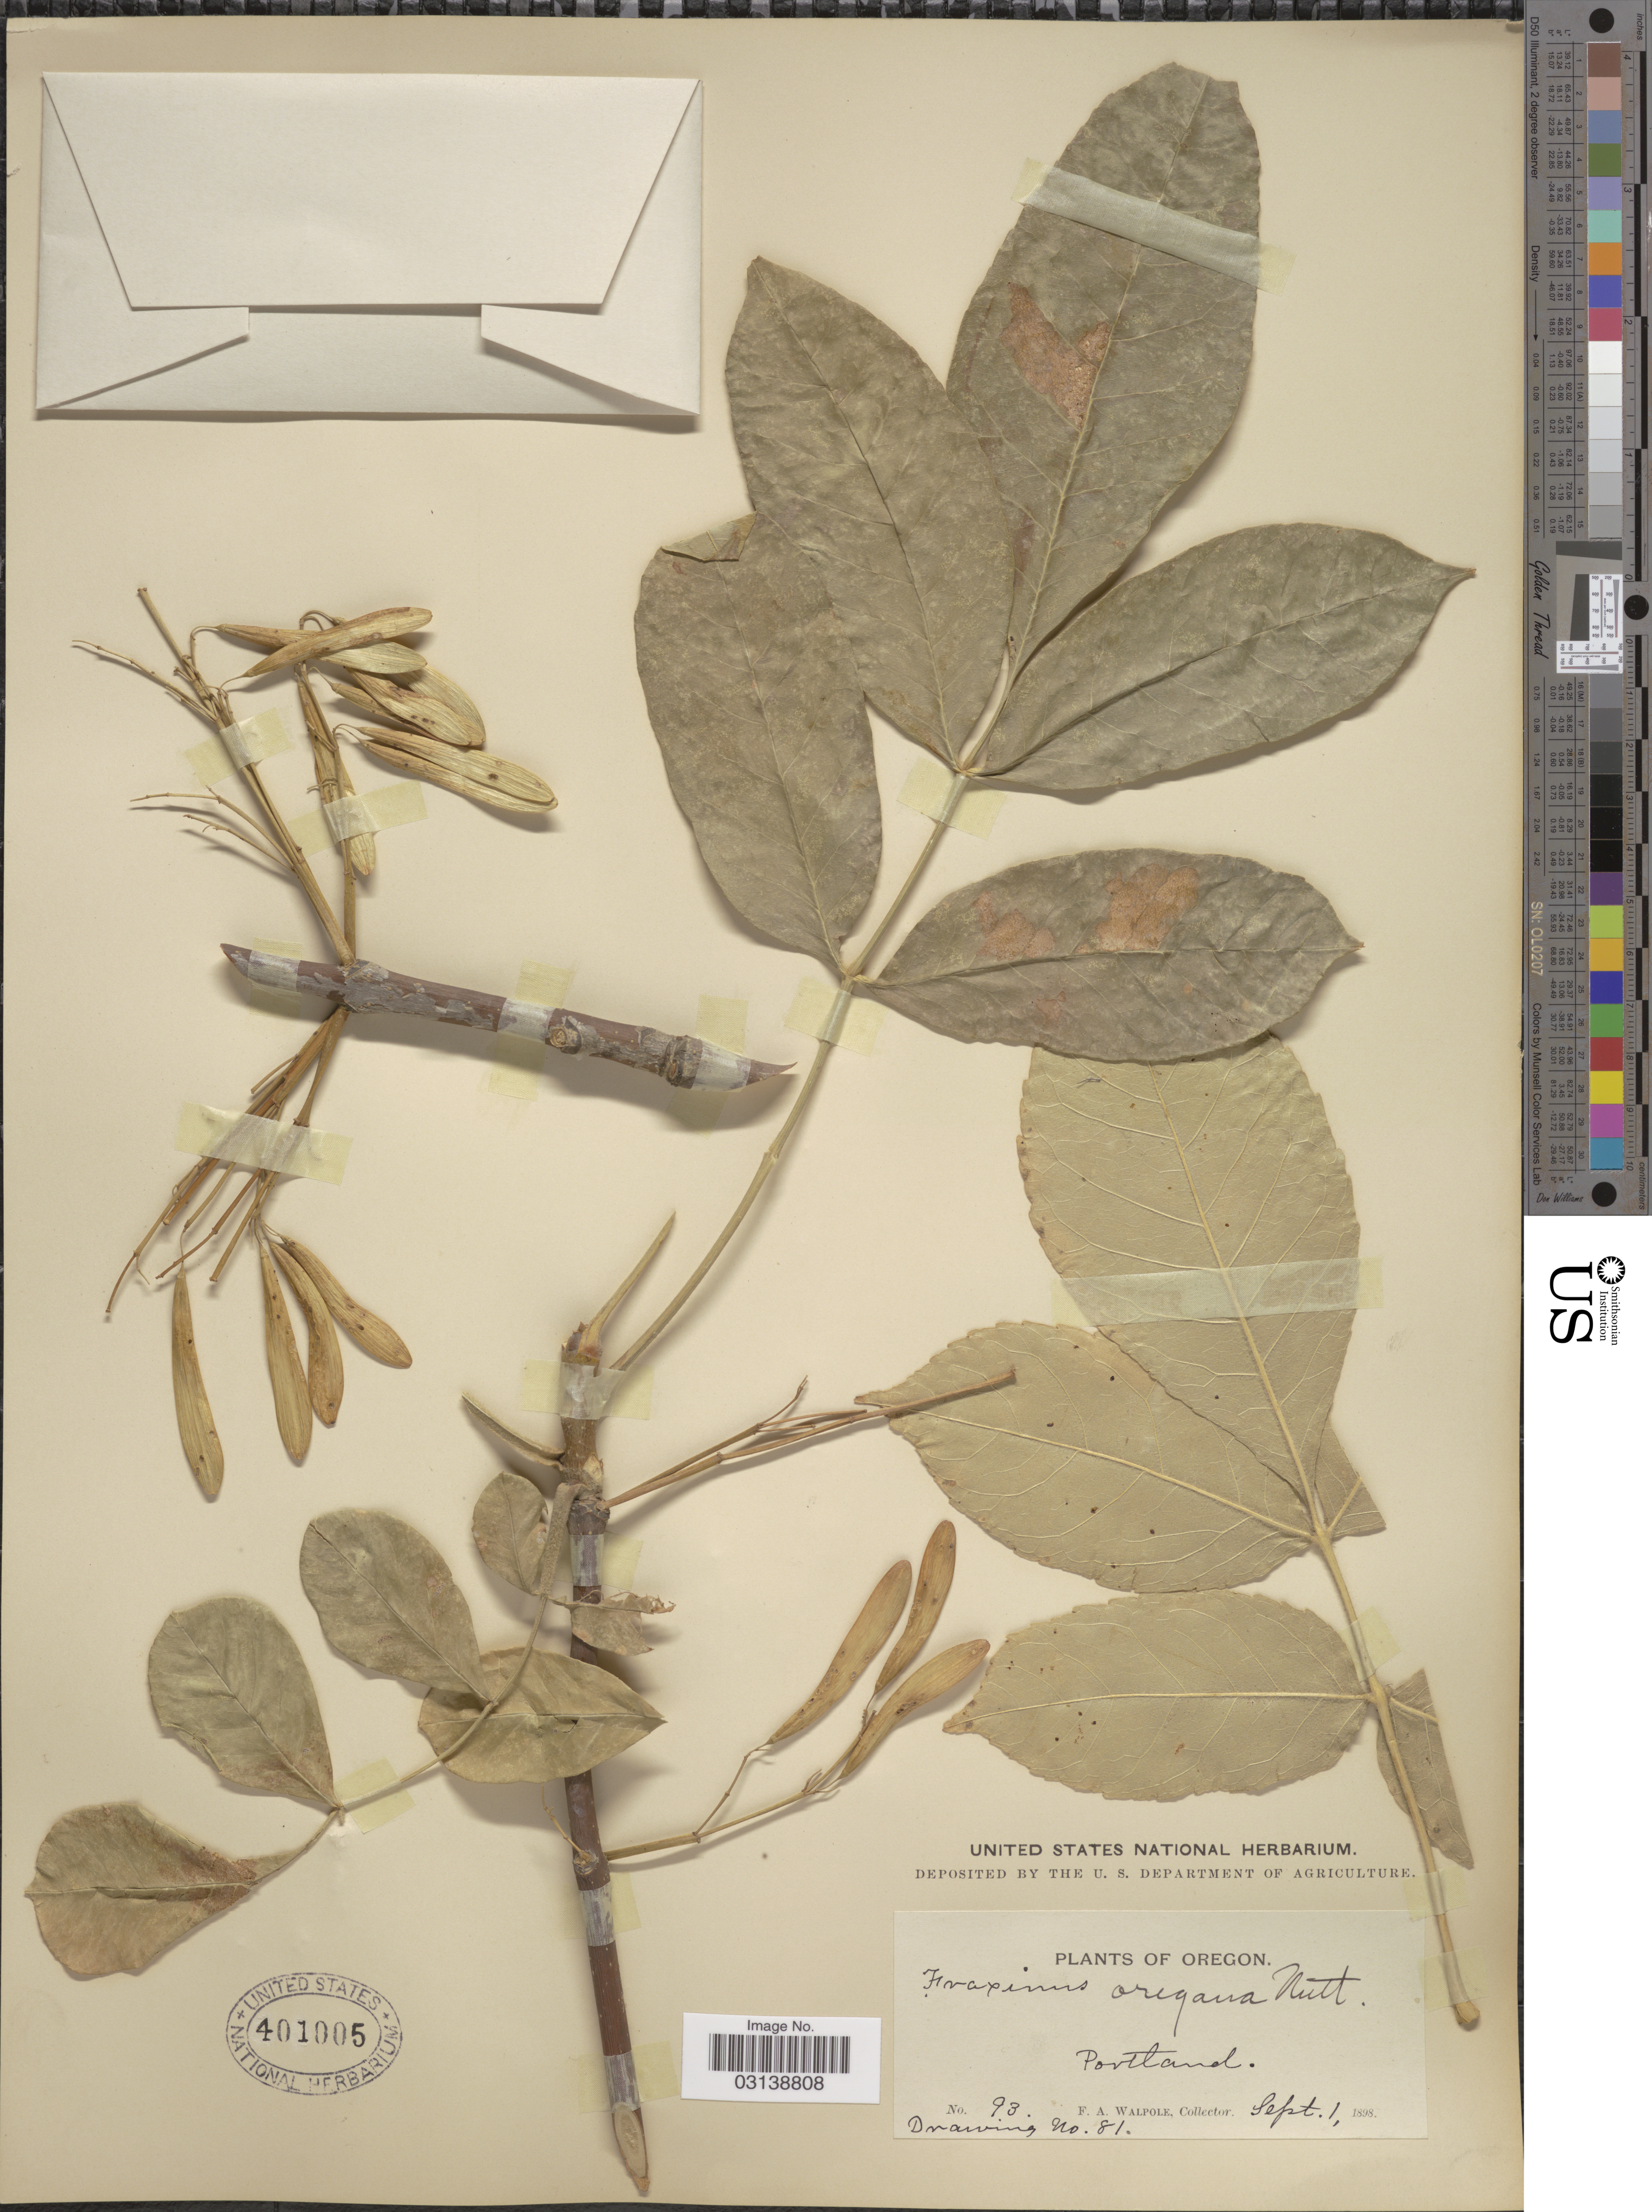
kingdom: Plantae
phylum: Tracheophyta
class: Magnoliopsida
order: Lamiales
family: Oleaceae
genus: Fraxinus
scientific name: Fraxinus latifolia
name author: Benth.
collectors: F. Walpole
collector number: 93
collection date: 1898-09-01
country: United States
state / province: Oregon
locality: Portland.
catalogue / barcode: US 401005